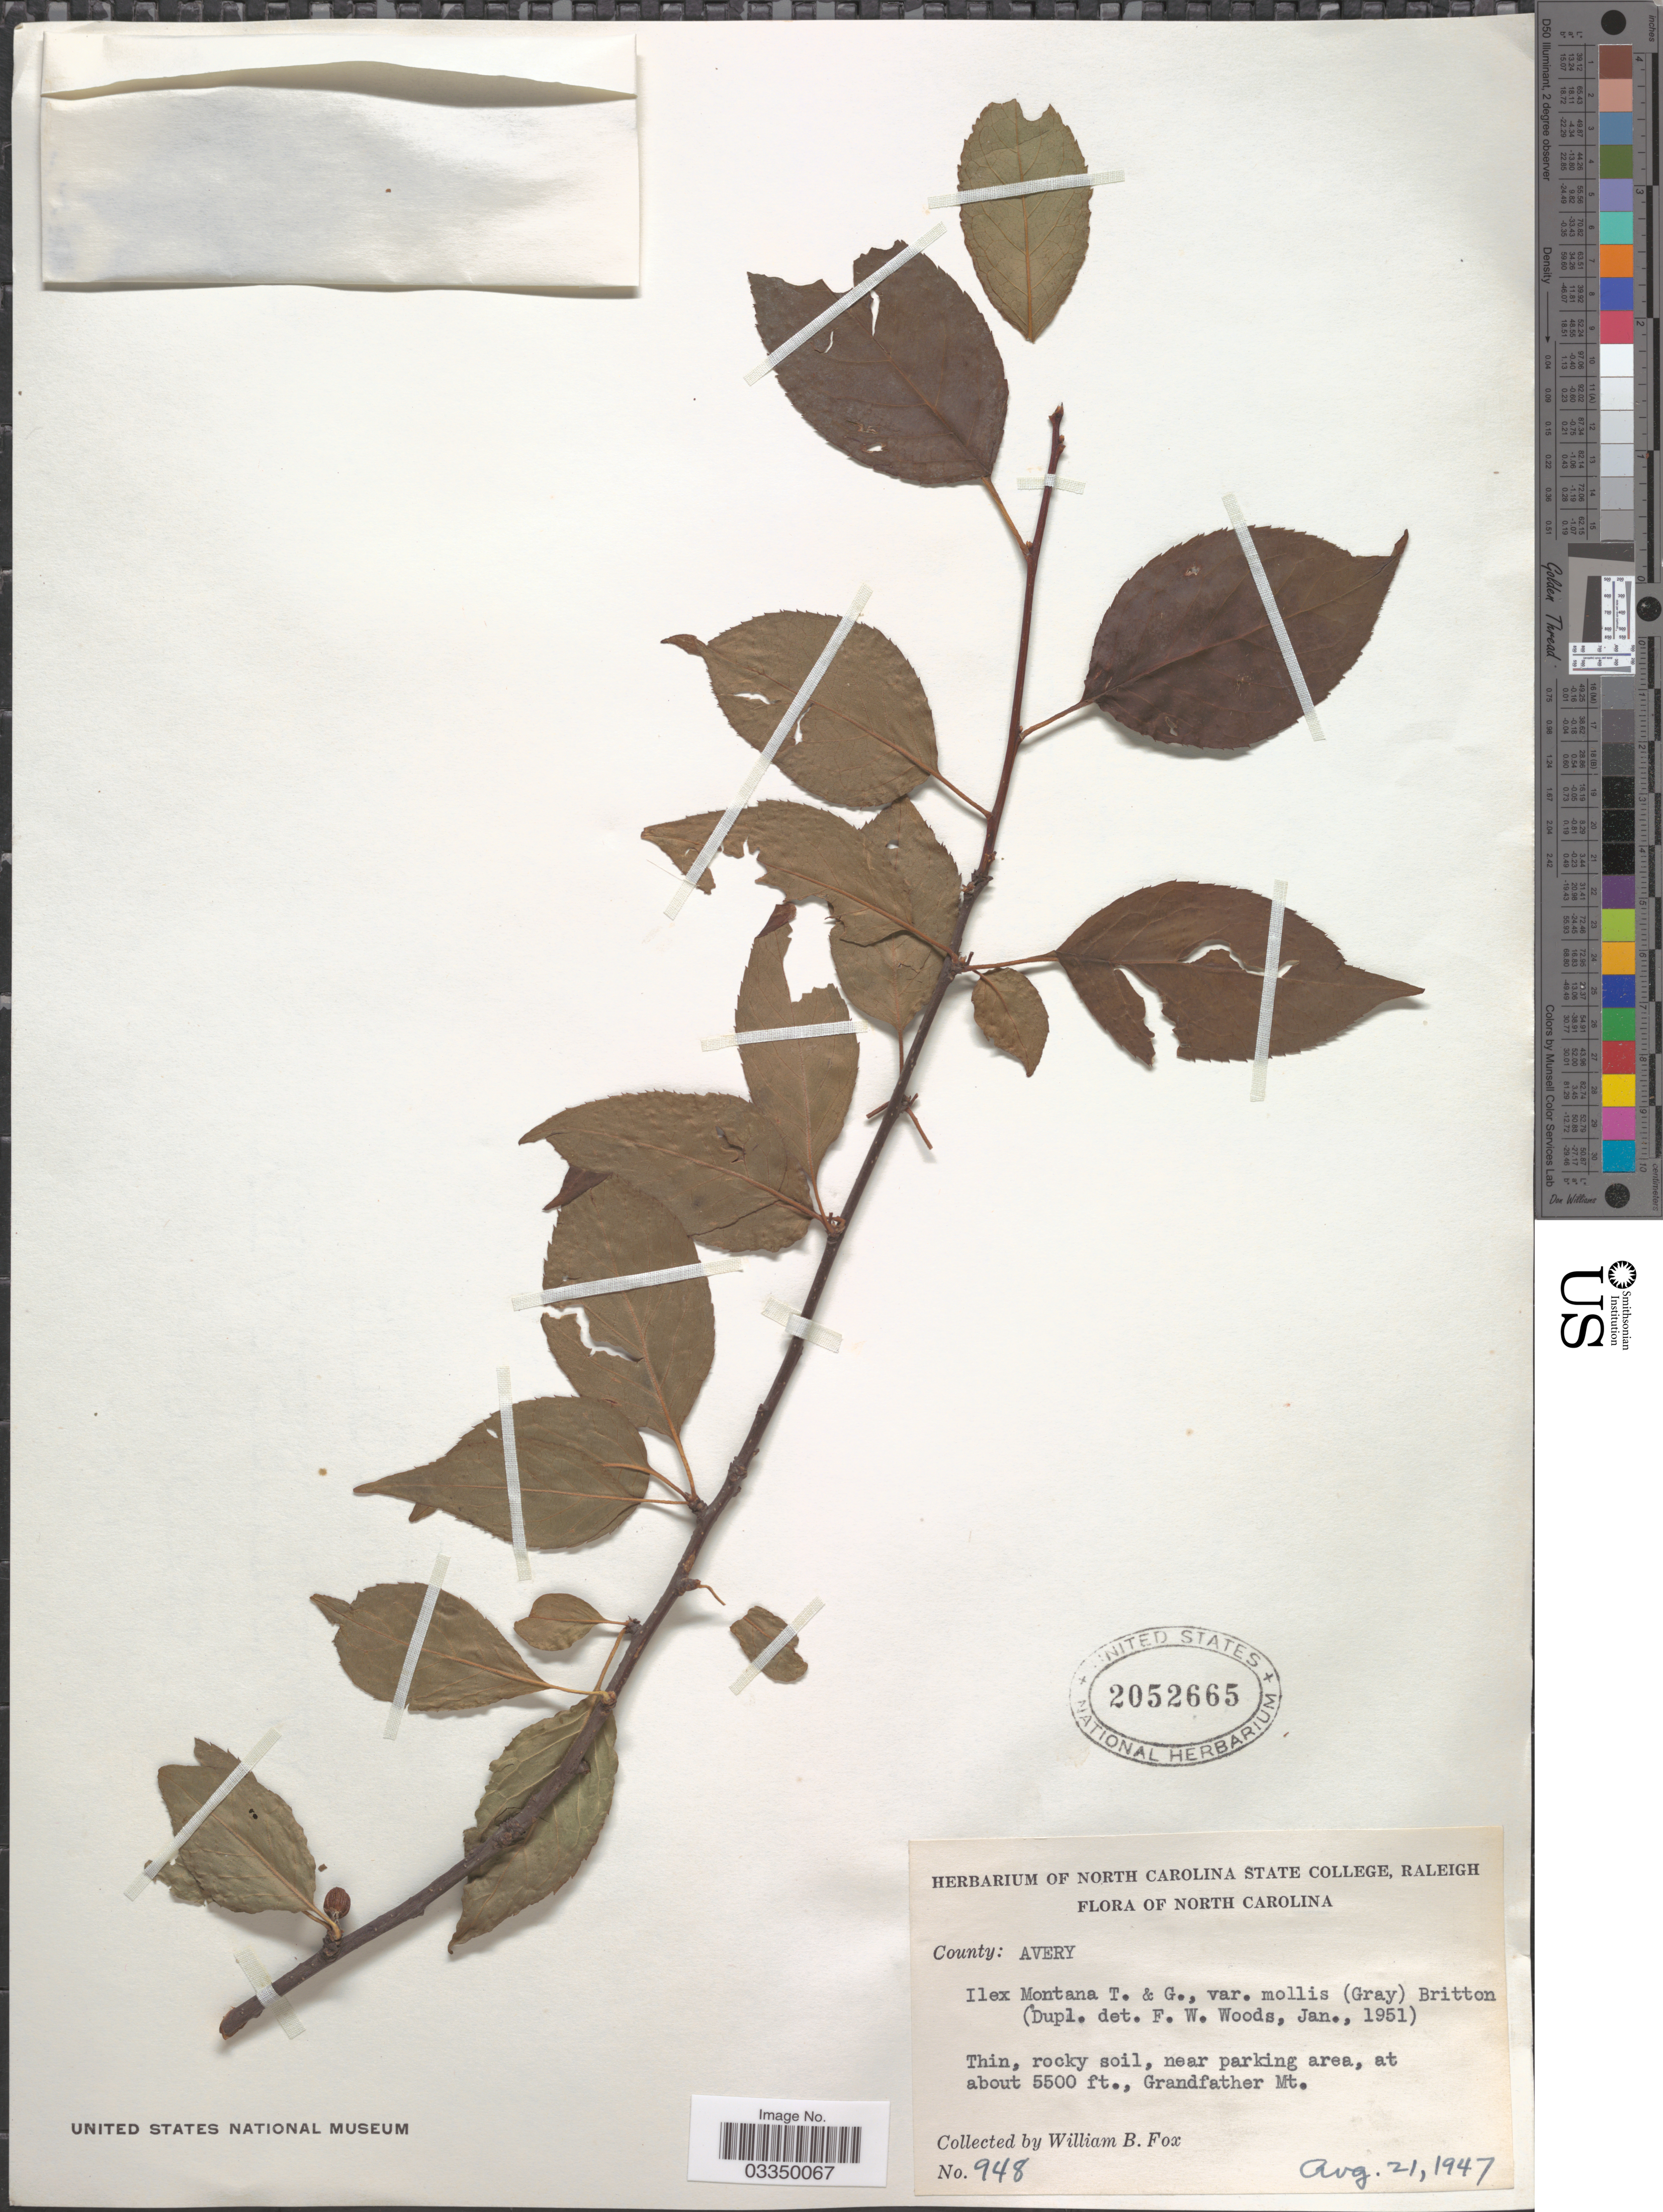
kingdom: Plantae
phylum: Tracheophyta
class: Magnoliopsida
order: Aquifoliales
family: Aquifoliaceae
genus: Ilex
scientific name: Ilex montana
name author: Torr. & A. Gray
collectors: W. B. Fox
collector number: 948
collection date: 1947-08-21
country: United States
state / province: North Carolina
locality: Near parking area. Grandfather Mt.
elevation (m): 1676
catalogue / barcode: US 2052665